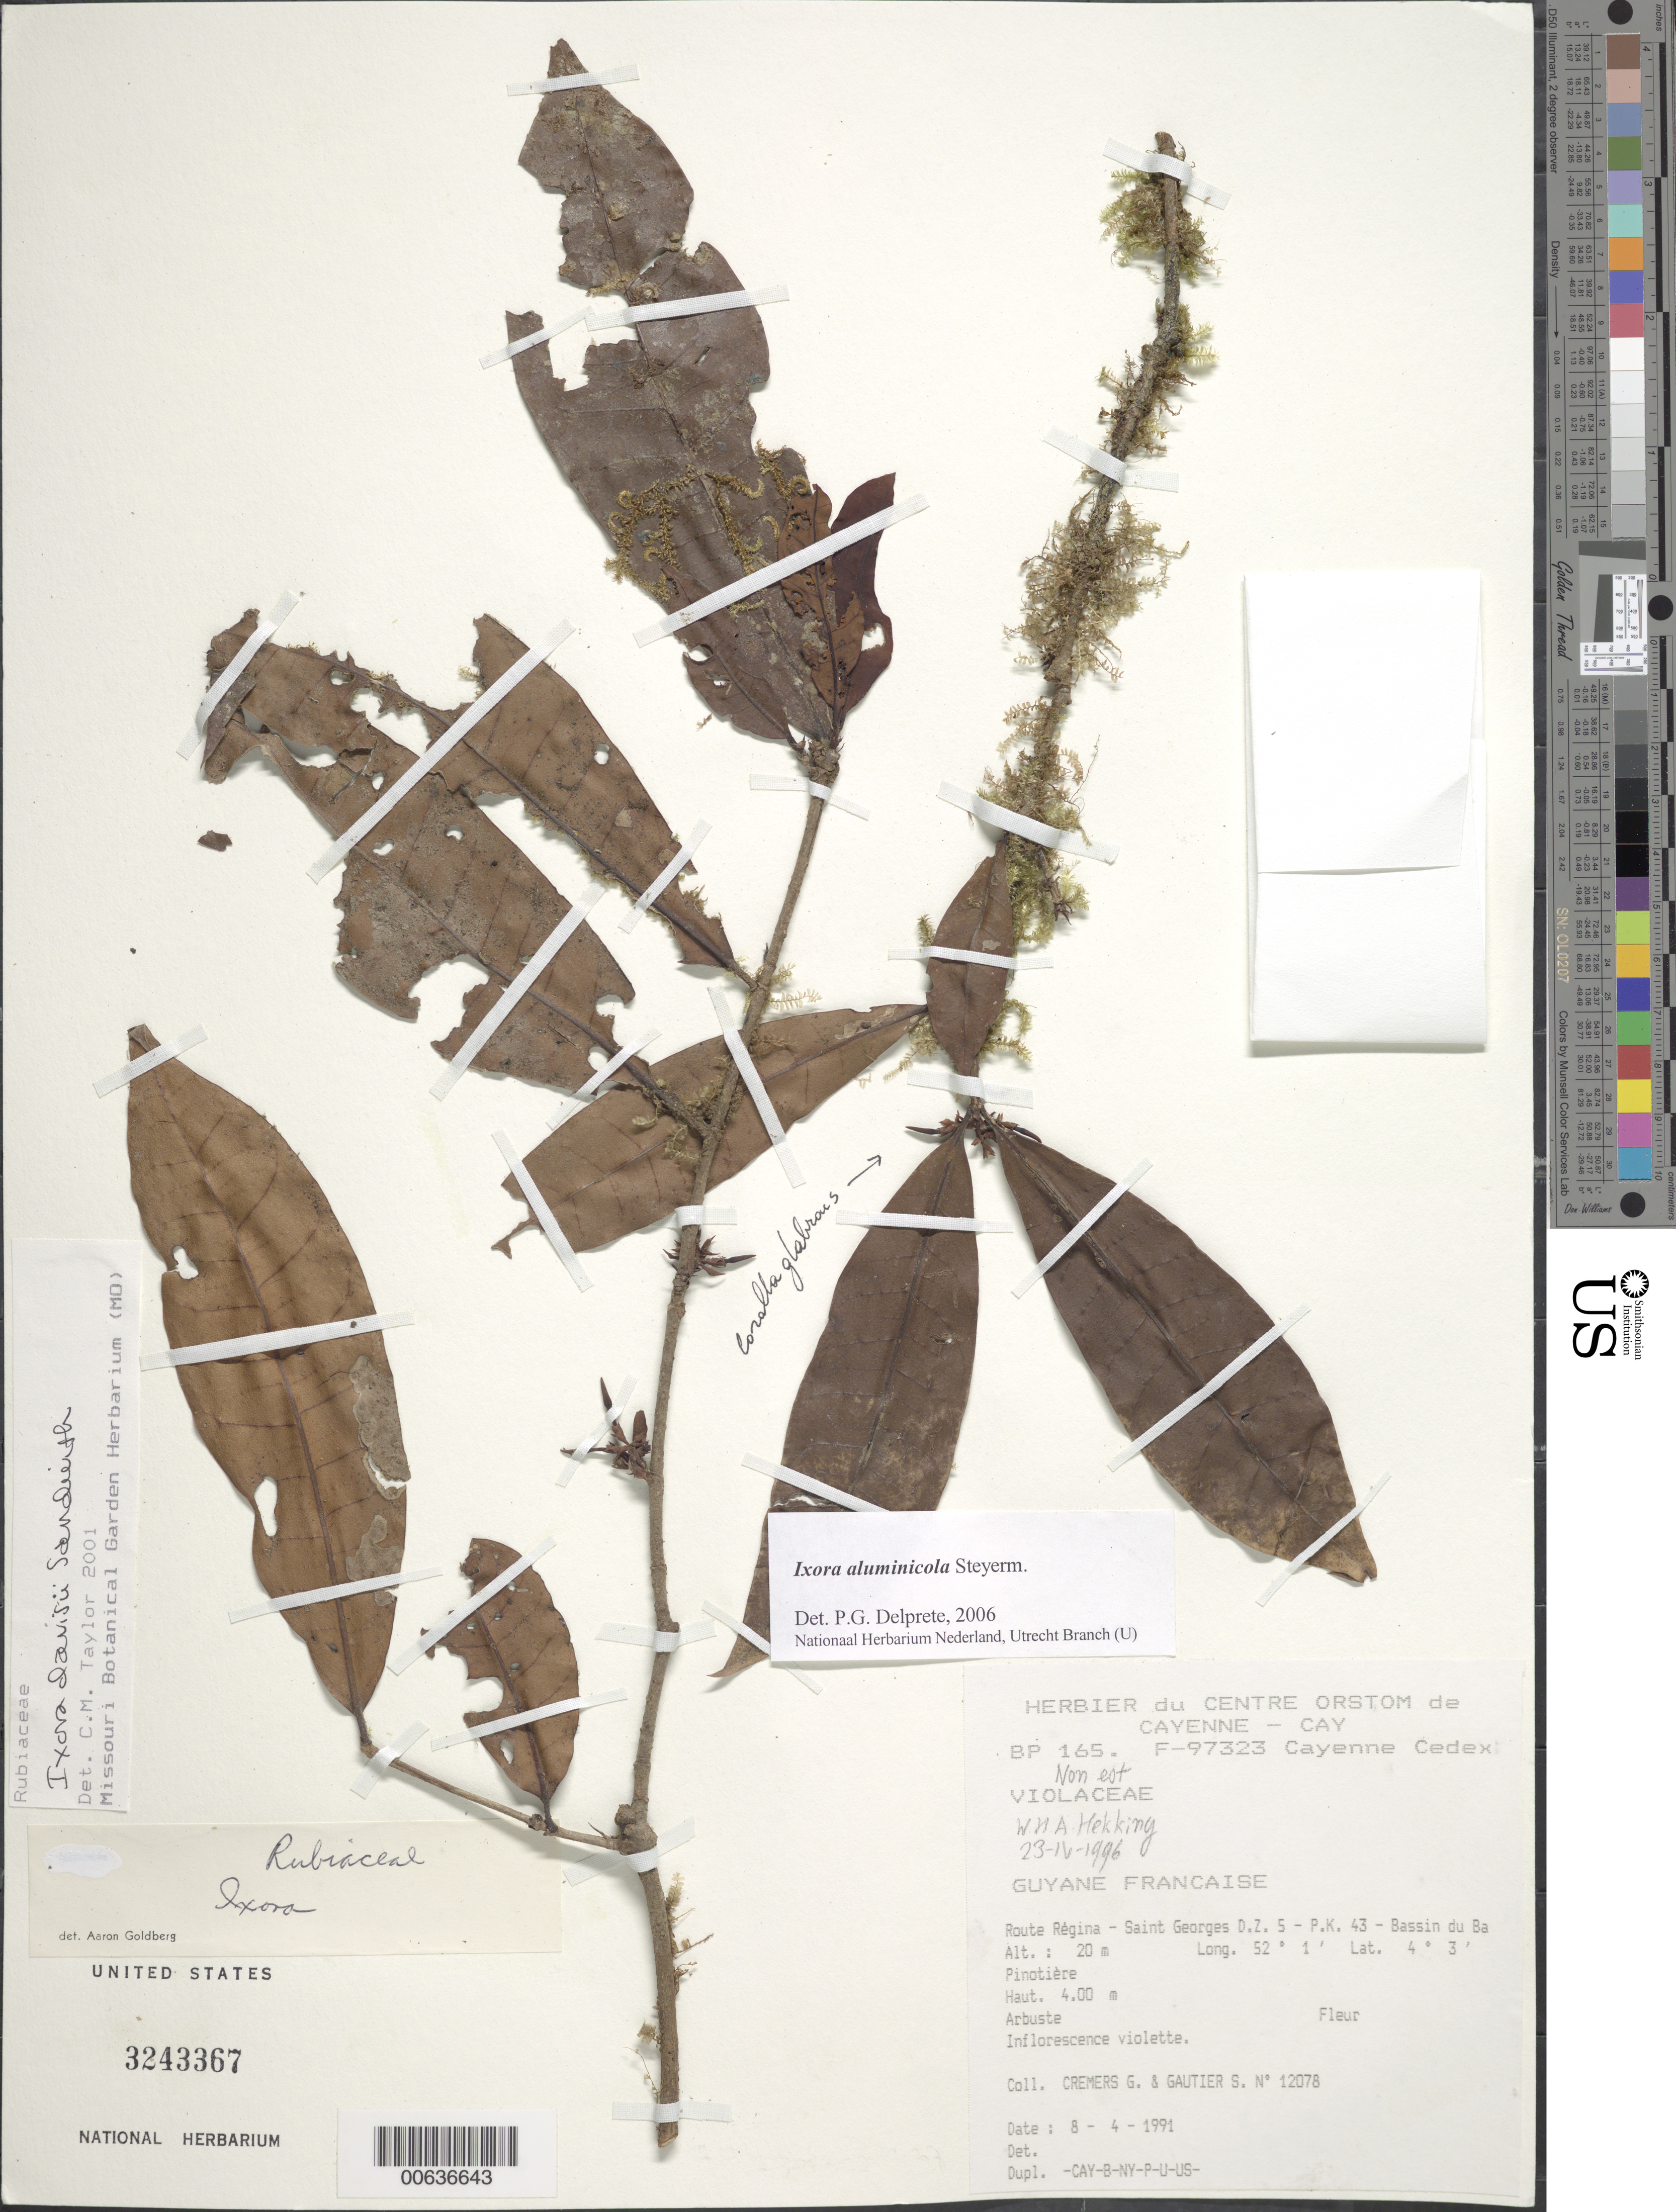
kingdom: Plantae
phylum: Tracheophyta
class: Magnoliopsida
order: Gentianales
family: Rubiaceae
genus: Ixora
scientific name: Ixora aluminicola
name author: Steyerm.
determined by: Delprete, P. G., Herb. de Guyane Cay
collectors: G. Cremers & S. Gautier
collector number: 12078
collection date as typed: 8-Apr-91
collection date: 1991-04-08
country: French Guiana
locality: Route Régina, Saint Georges, DZ 5-PK43, Bassin de l'Approuague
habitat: Pinotiere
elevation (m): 20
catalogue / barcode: US 3243367